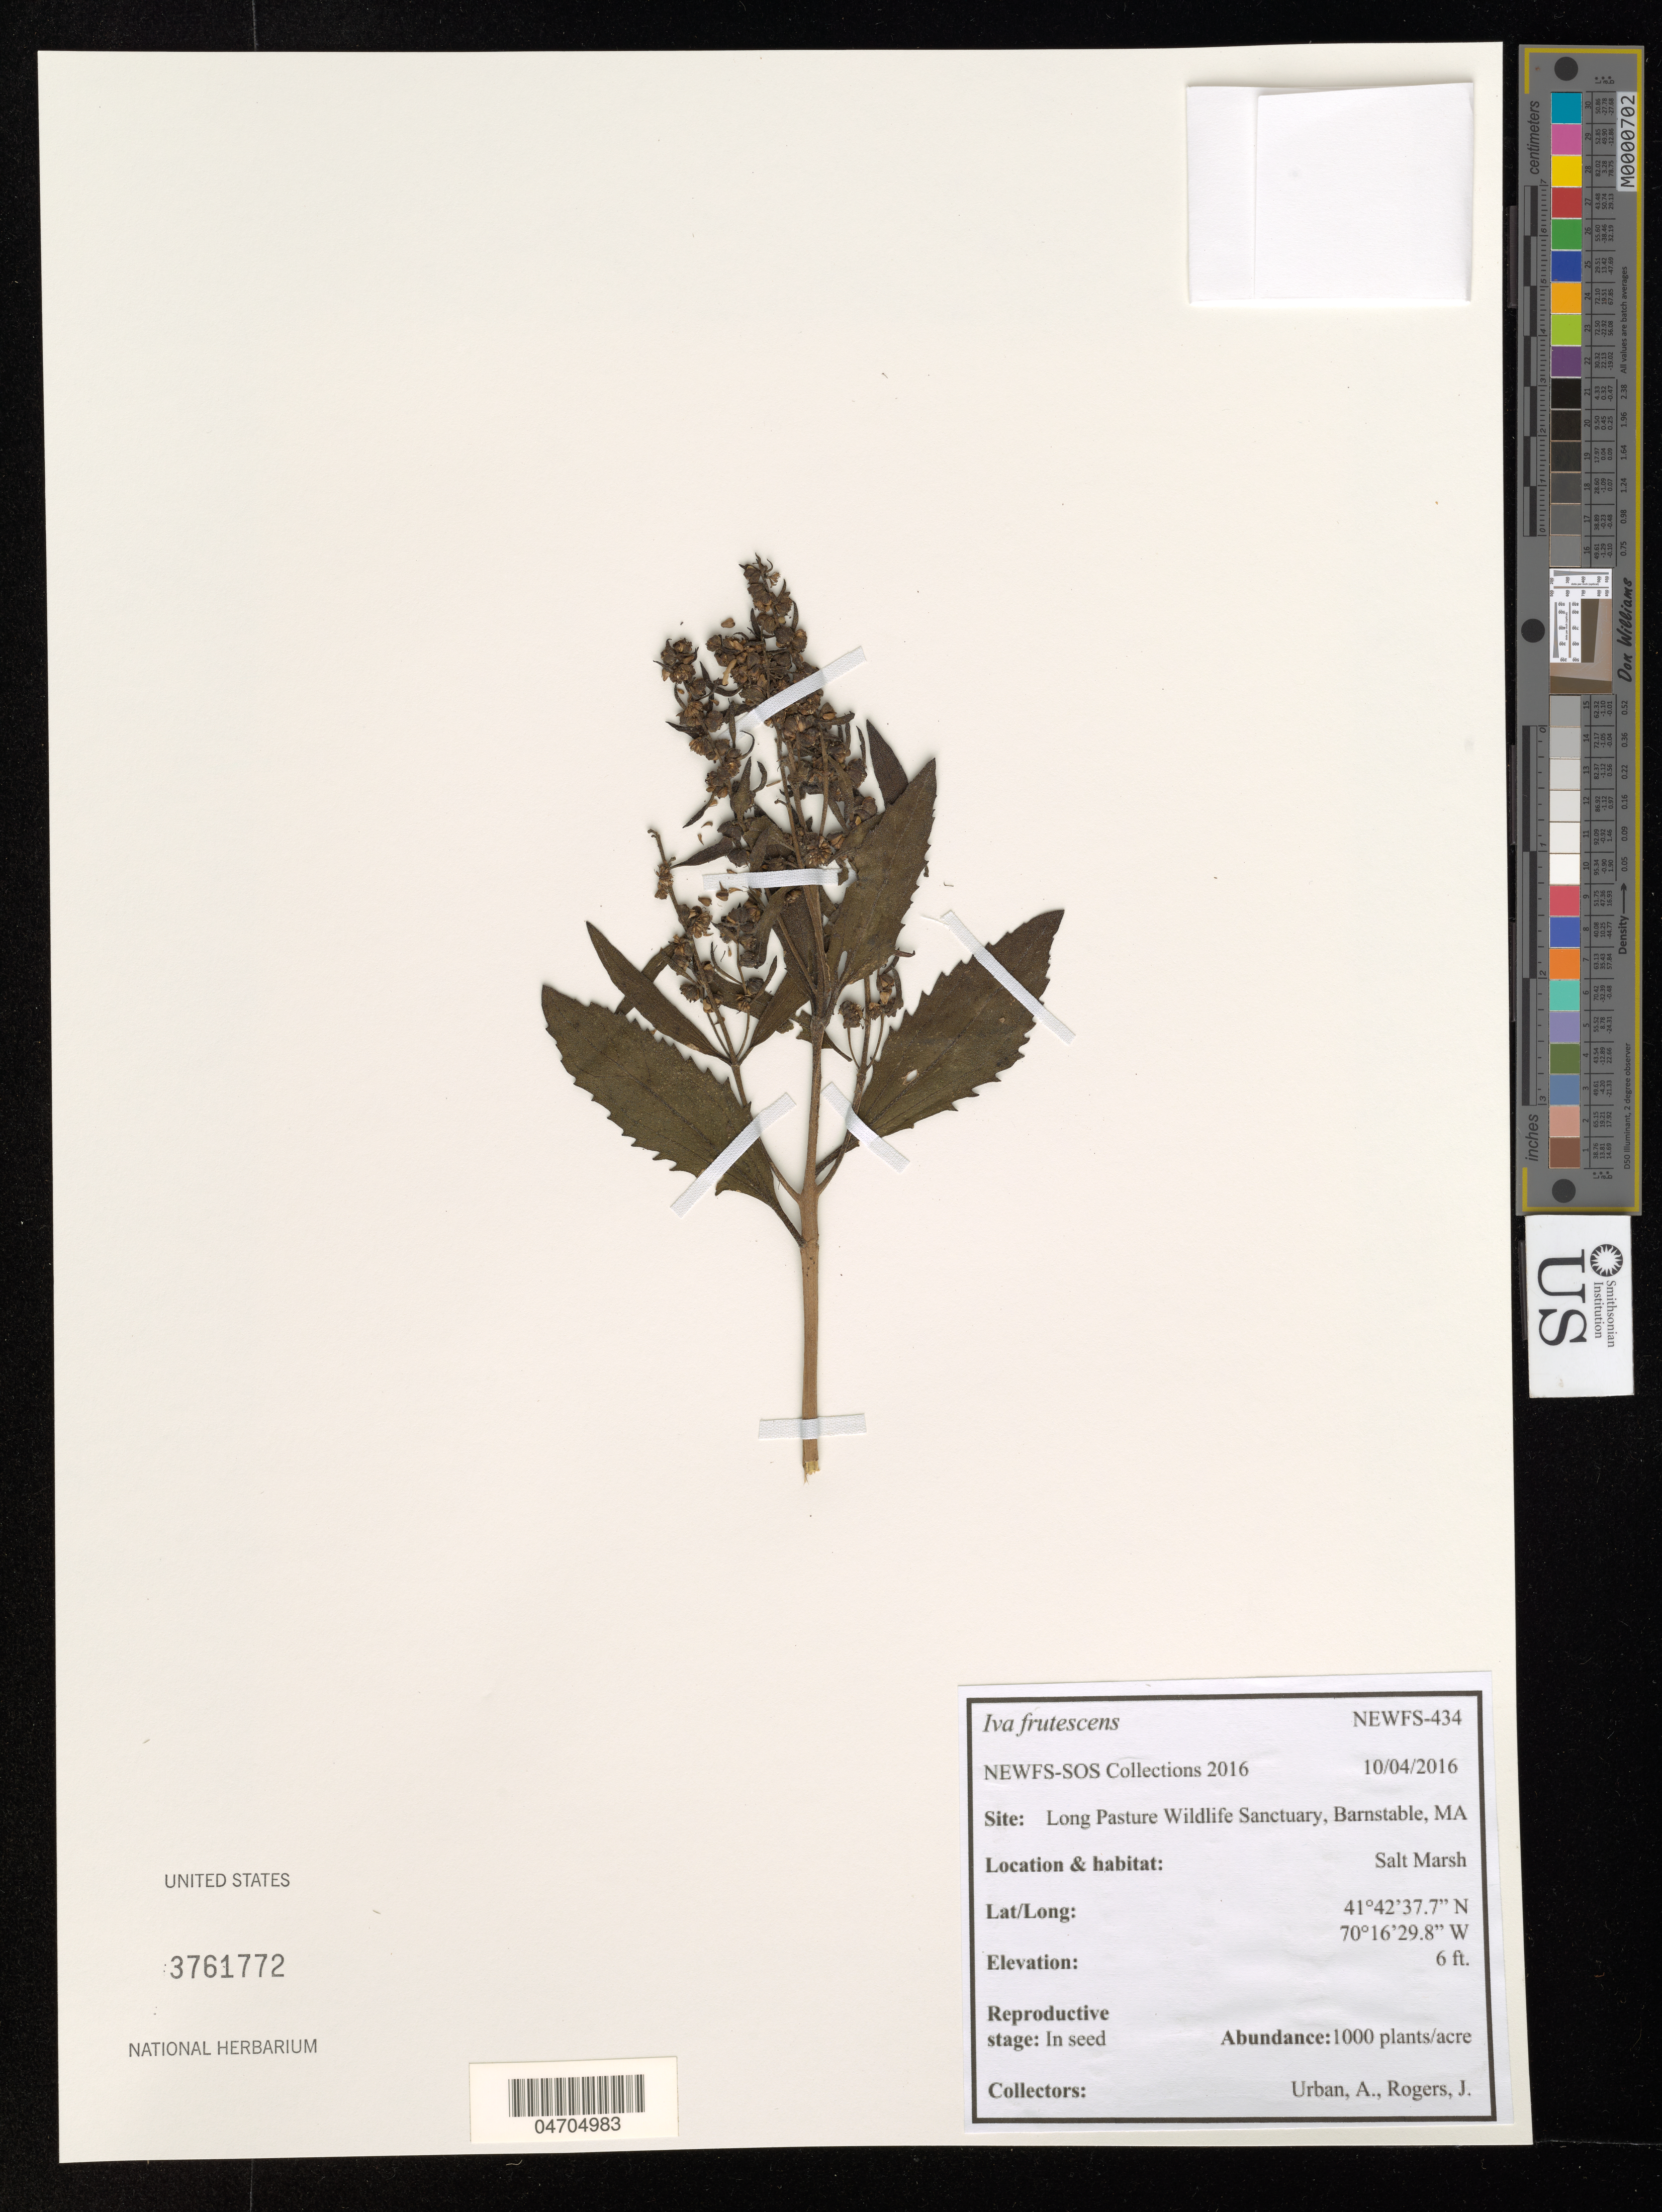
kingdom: Plantae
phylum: Tracheophyta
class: Magnoliopsida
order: Asterales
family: Asteraceae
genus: Iva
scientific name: Iva frutescens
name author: L.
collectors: A. Urban & J. Rogers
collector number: NEWFS-434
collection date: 2016-10-04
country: United States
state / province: Massachusetts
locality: Long Pasture Wildlife Sanctuary, Barnstable.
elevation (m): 2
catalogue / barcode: US 3761772